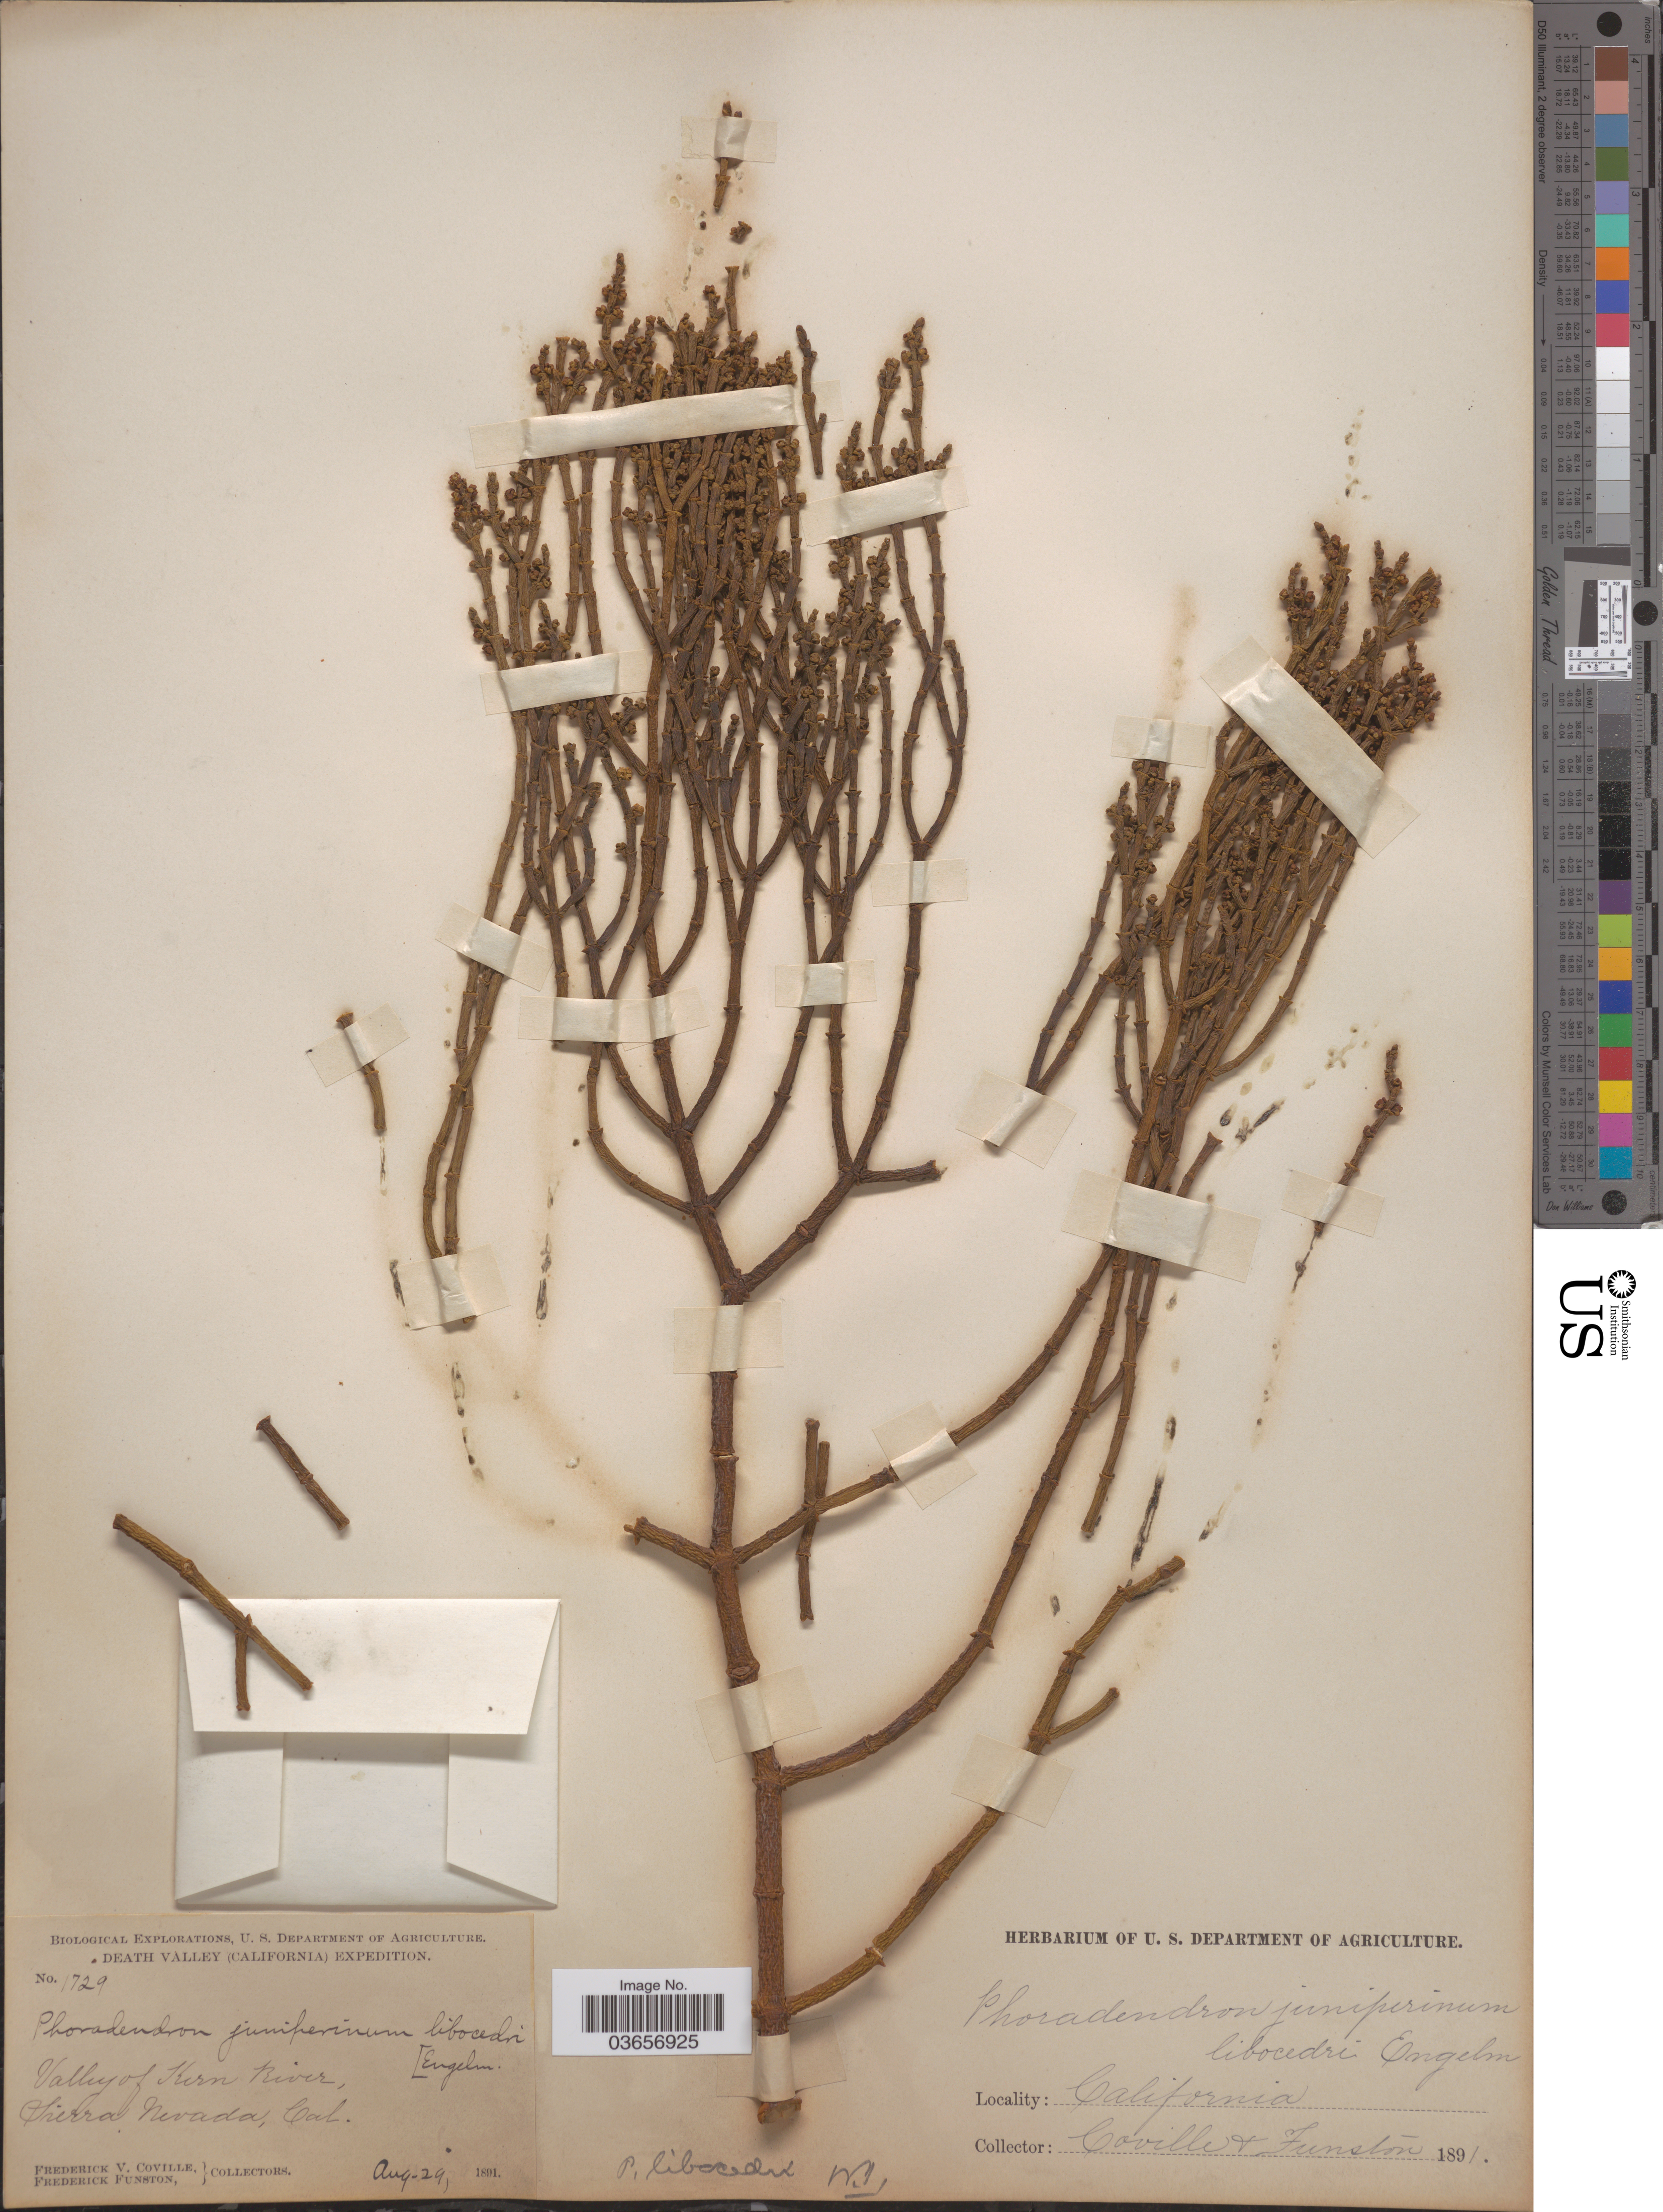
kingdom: Plantae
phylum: Tracheophyta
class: Magnoliopsida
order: Santalales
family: Viscaceae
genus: Phoradendron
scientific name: Phoradendron libocedri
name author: (Engelm.) Howell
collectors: F. V. Coville & F. Funston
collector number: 1729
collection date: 1891-08-29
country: United States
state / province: California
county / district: Kern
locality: Valley of Kern River, Sierra Nevada.